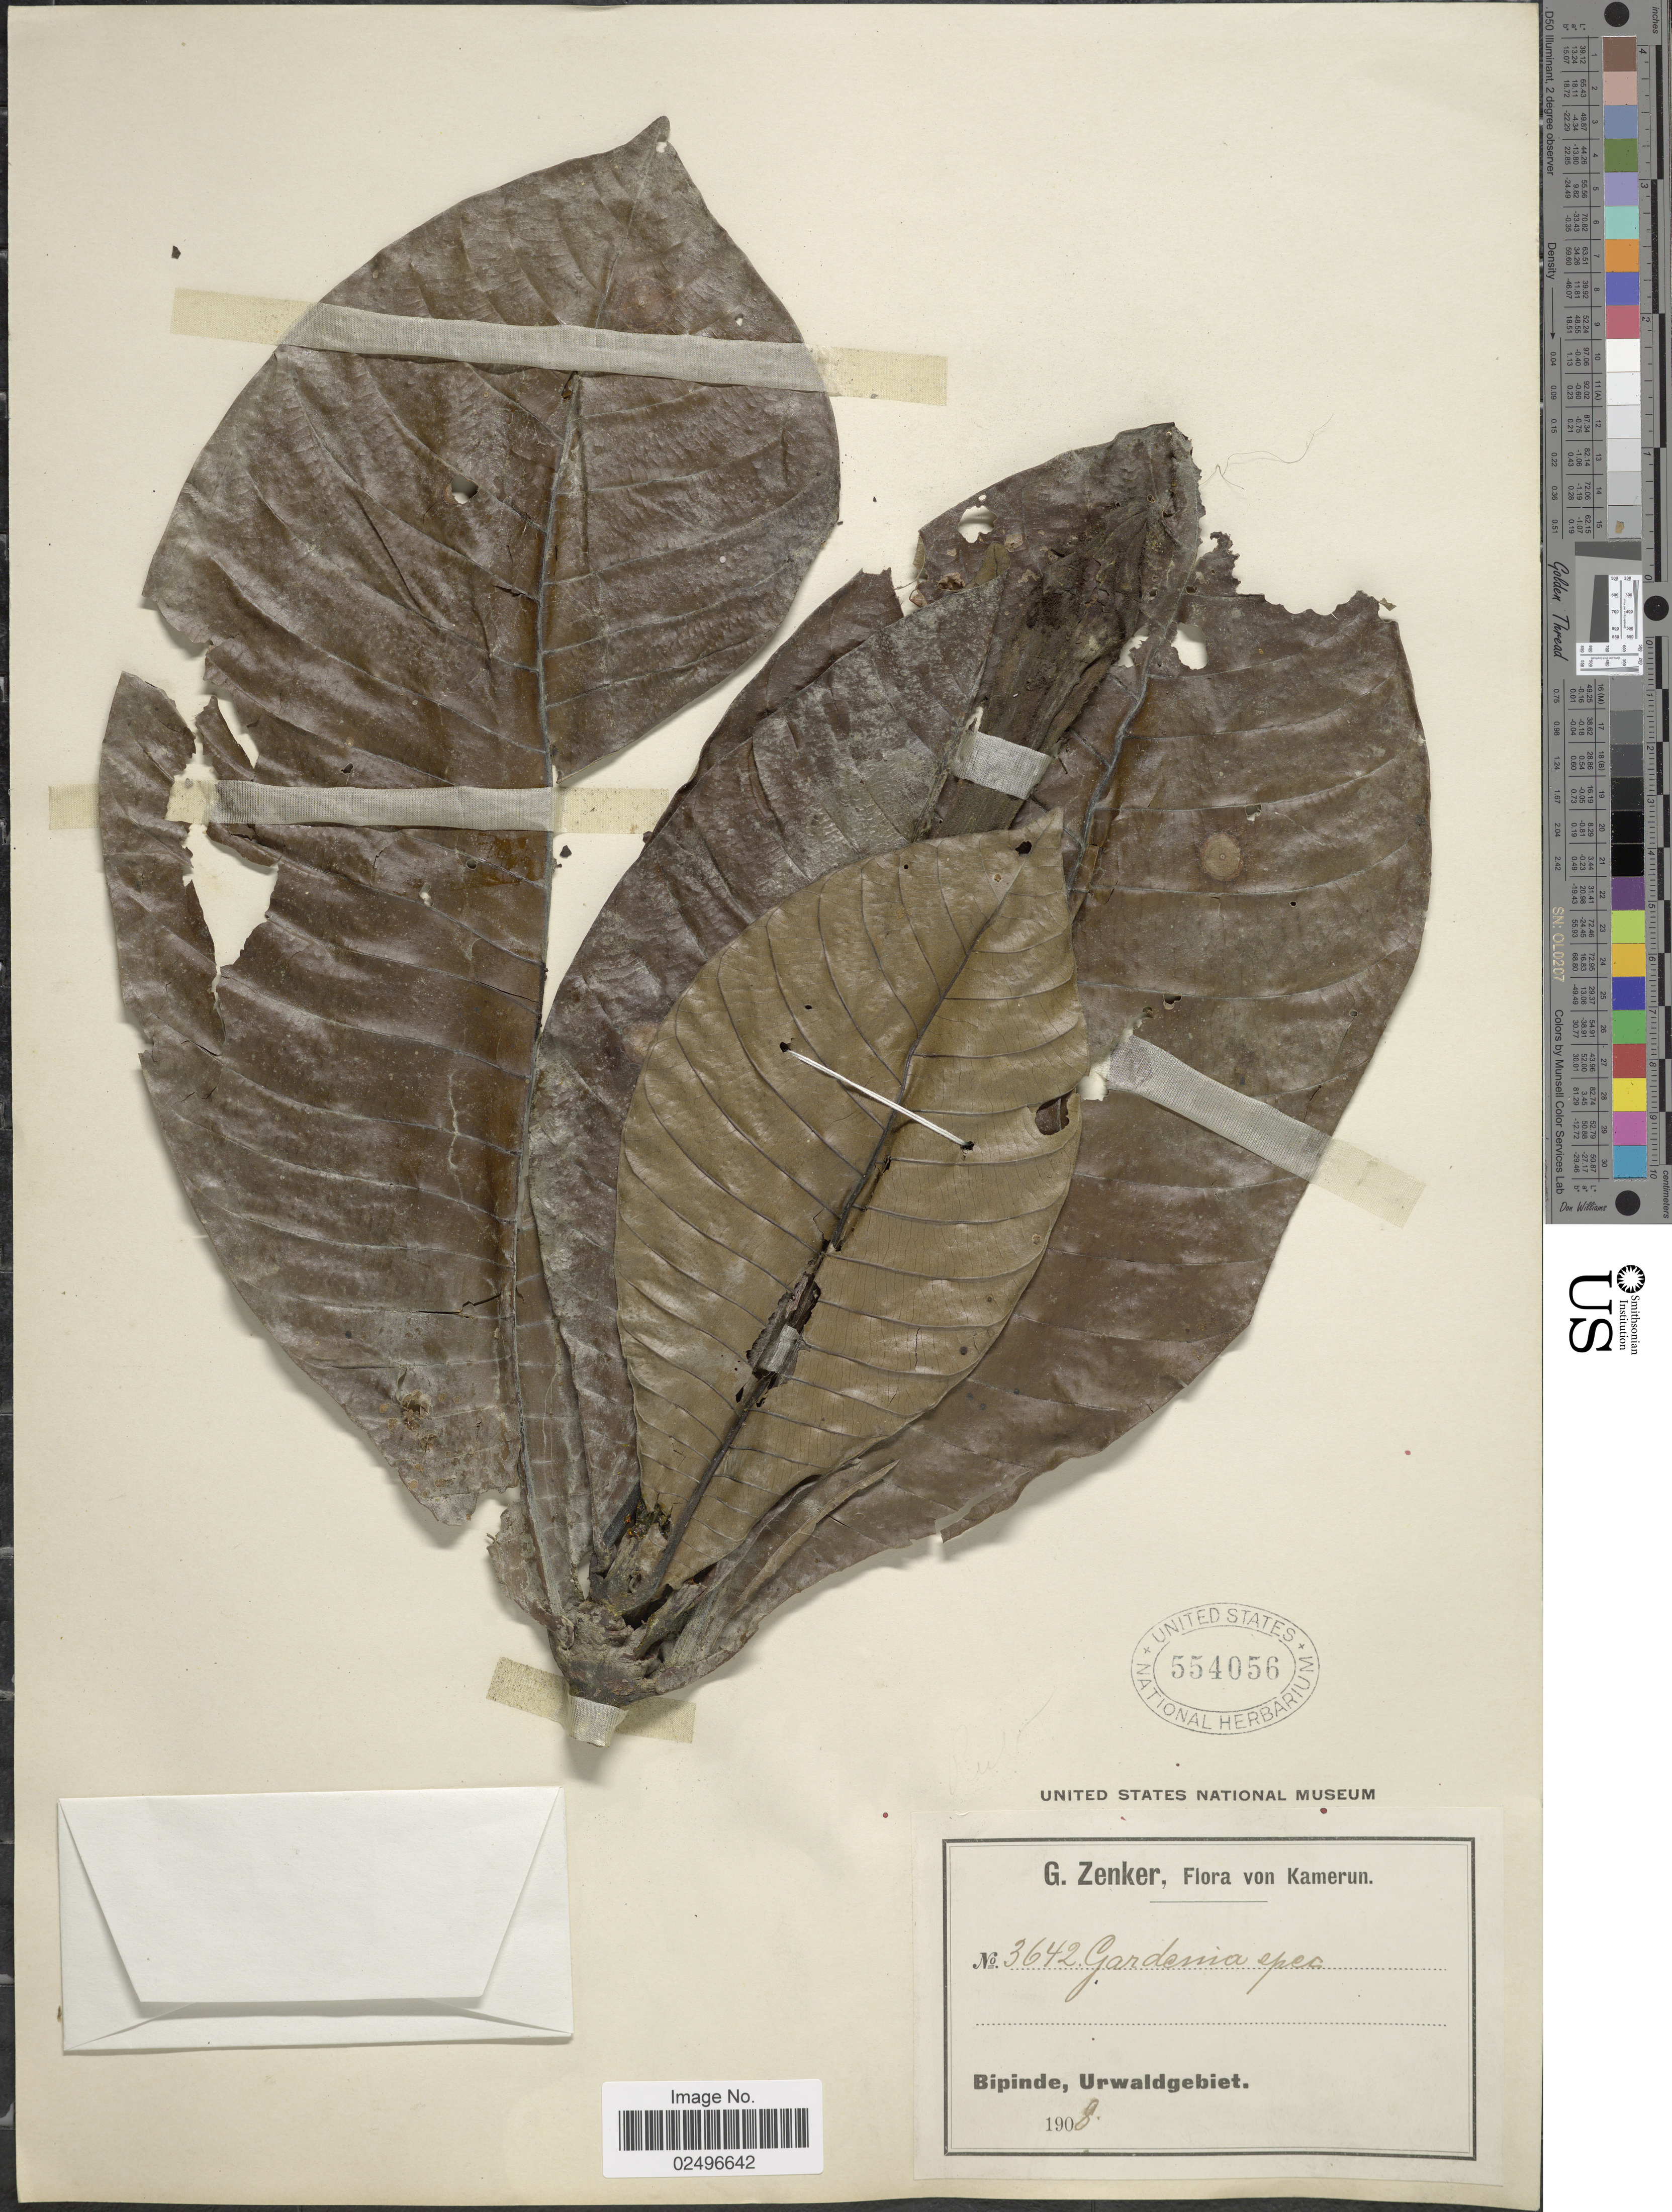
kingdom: Plantae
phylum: Tracheophyta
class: Magnoliopsida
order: Gentianales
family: Rubiaceae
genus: Gardenia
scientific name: Gardenia sp.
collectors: G. A. Zenker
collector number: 3642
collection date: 1908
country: Cameroon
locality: Kamerun. Bipinde, Urwaldgebiet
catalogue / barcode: US 554056